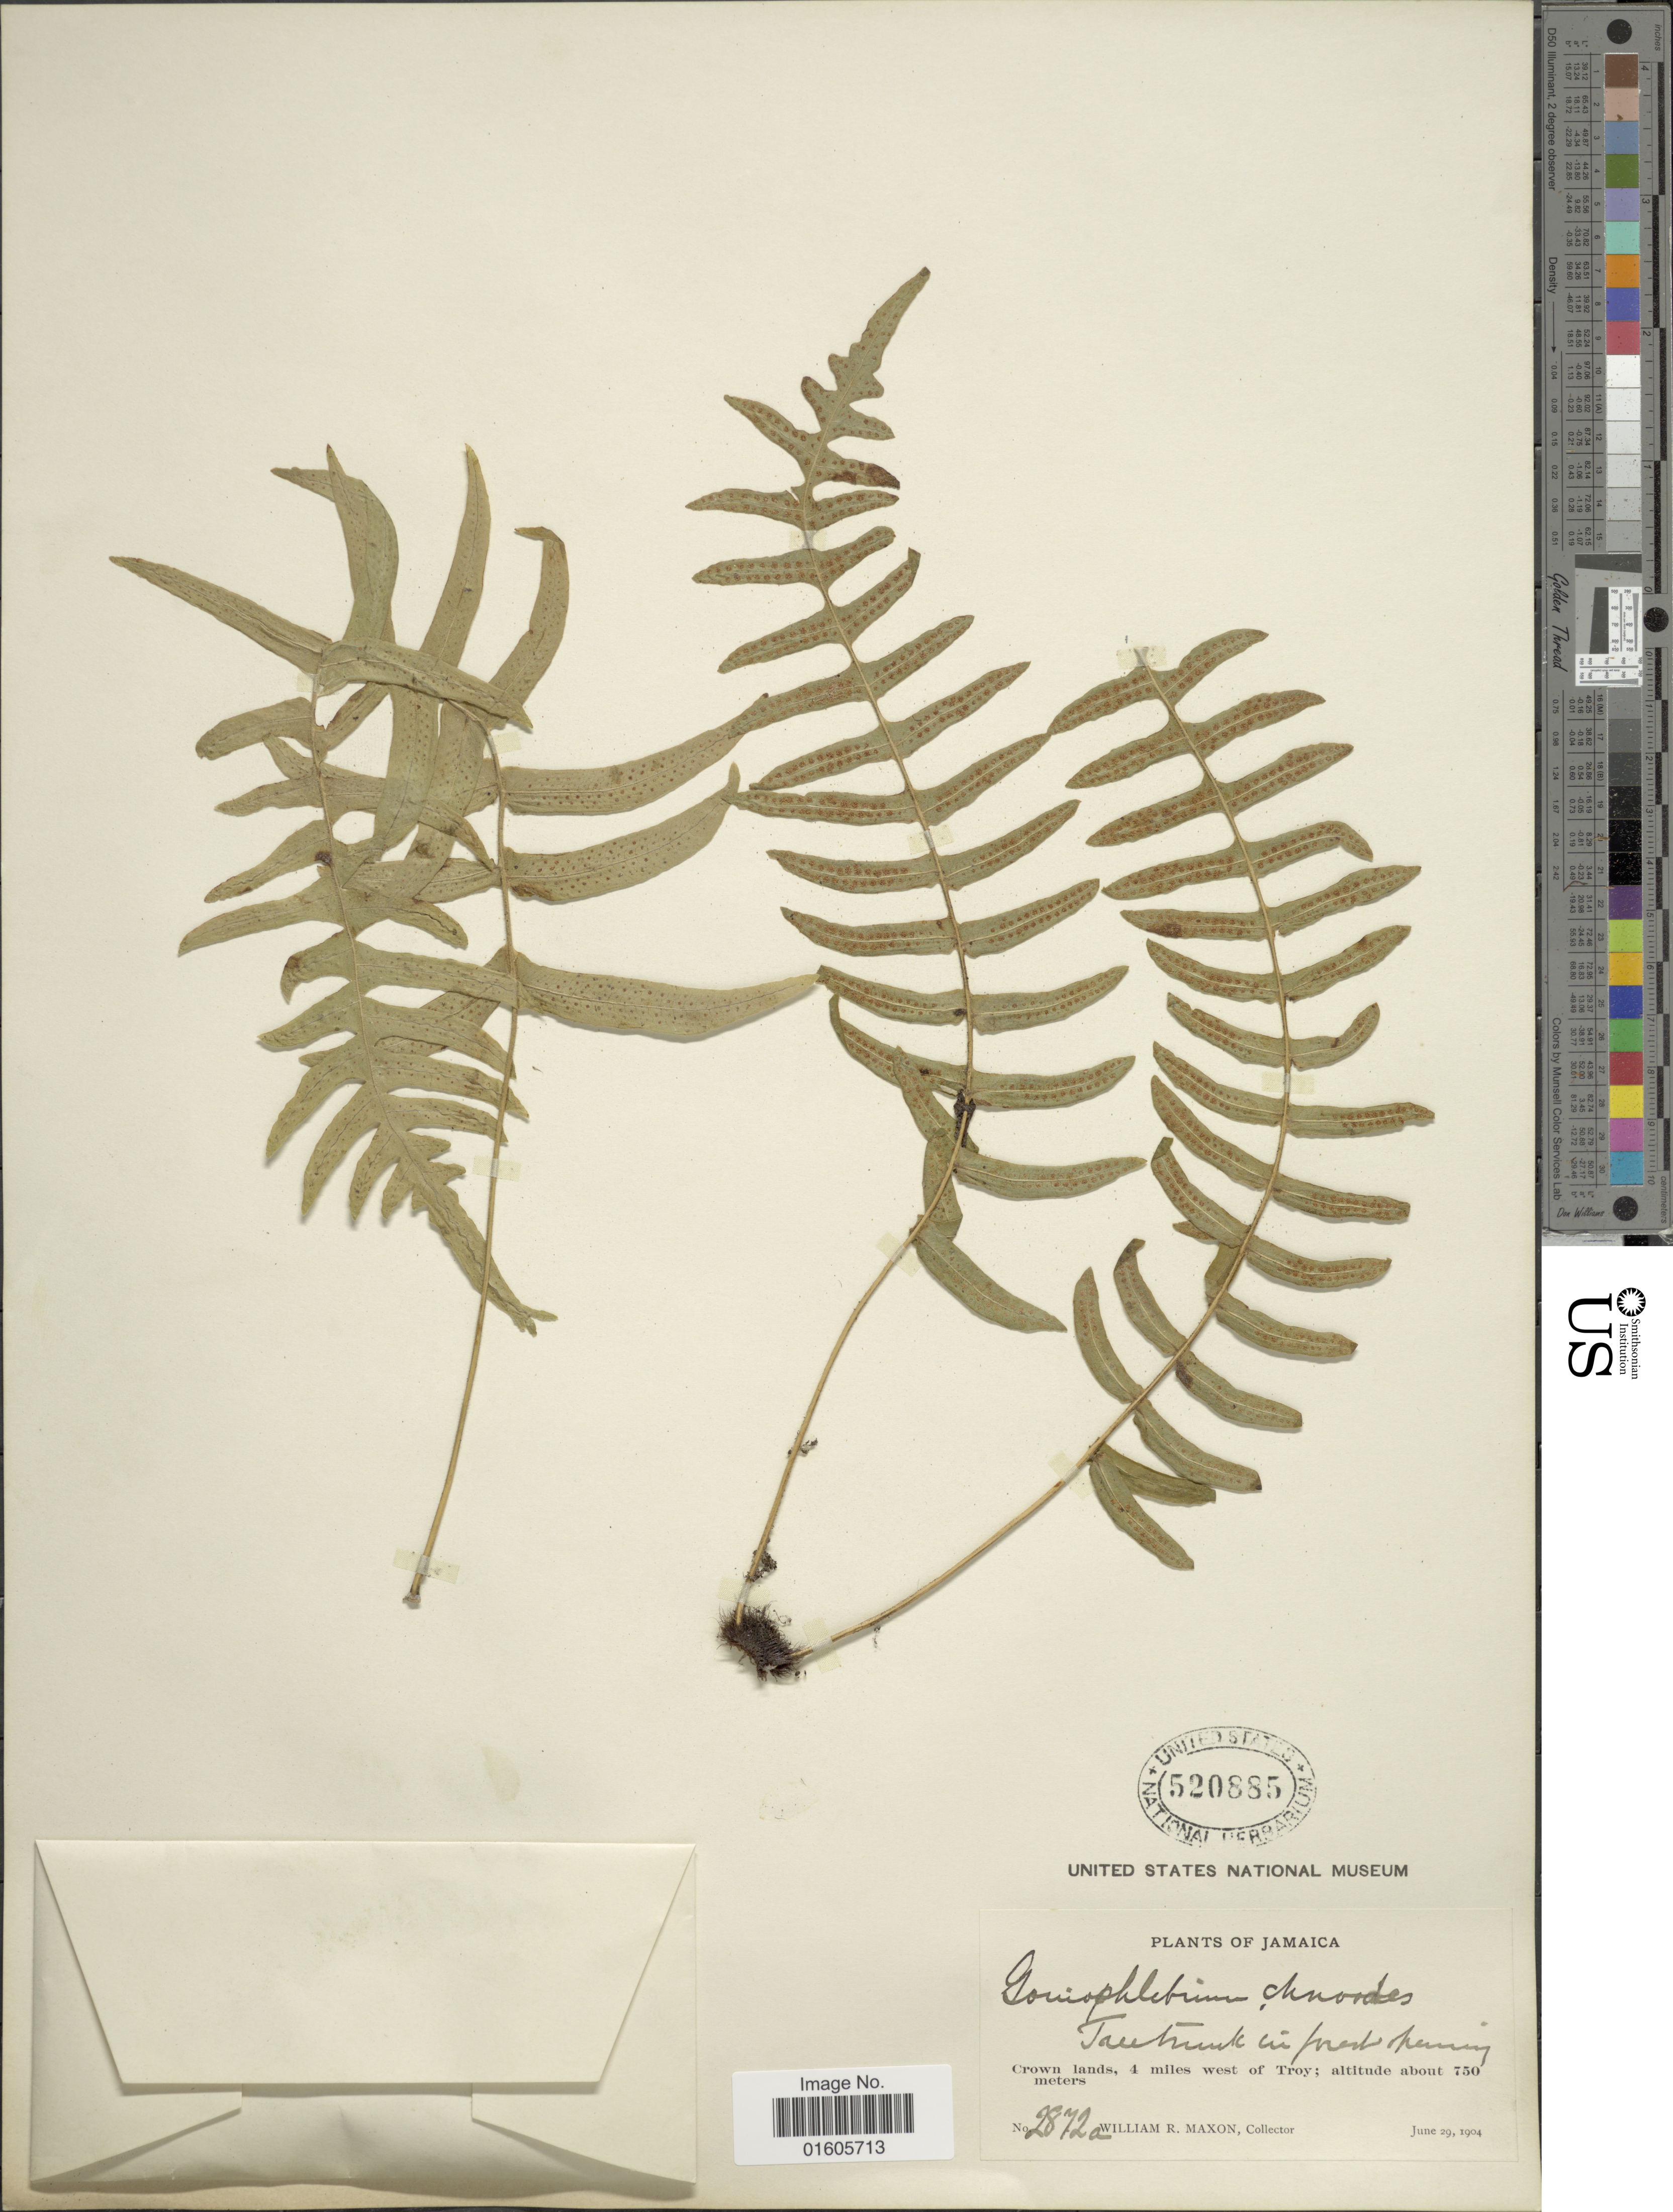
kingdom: Plantae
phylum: Tracheophyta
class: Polypodiopsida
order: Polypodiales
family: Polypodiaceae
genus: Serpocaulon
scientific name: Serpocaulon dissimile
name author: (L.) A.R. Sm.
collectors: W. R. Maxon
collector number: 2872a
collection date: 1904-06-29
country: Jamaica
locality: Crown lands, 4 miles west of Troy.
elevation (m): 750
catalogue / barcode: US 520885